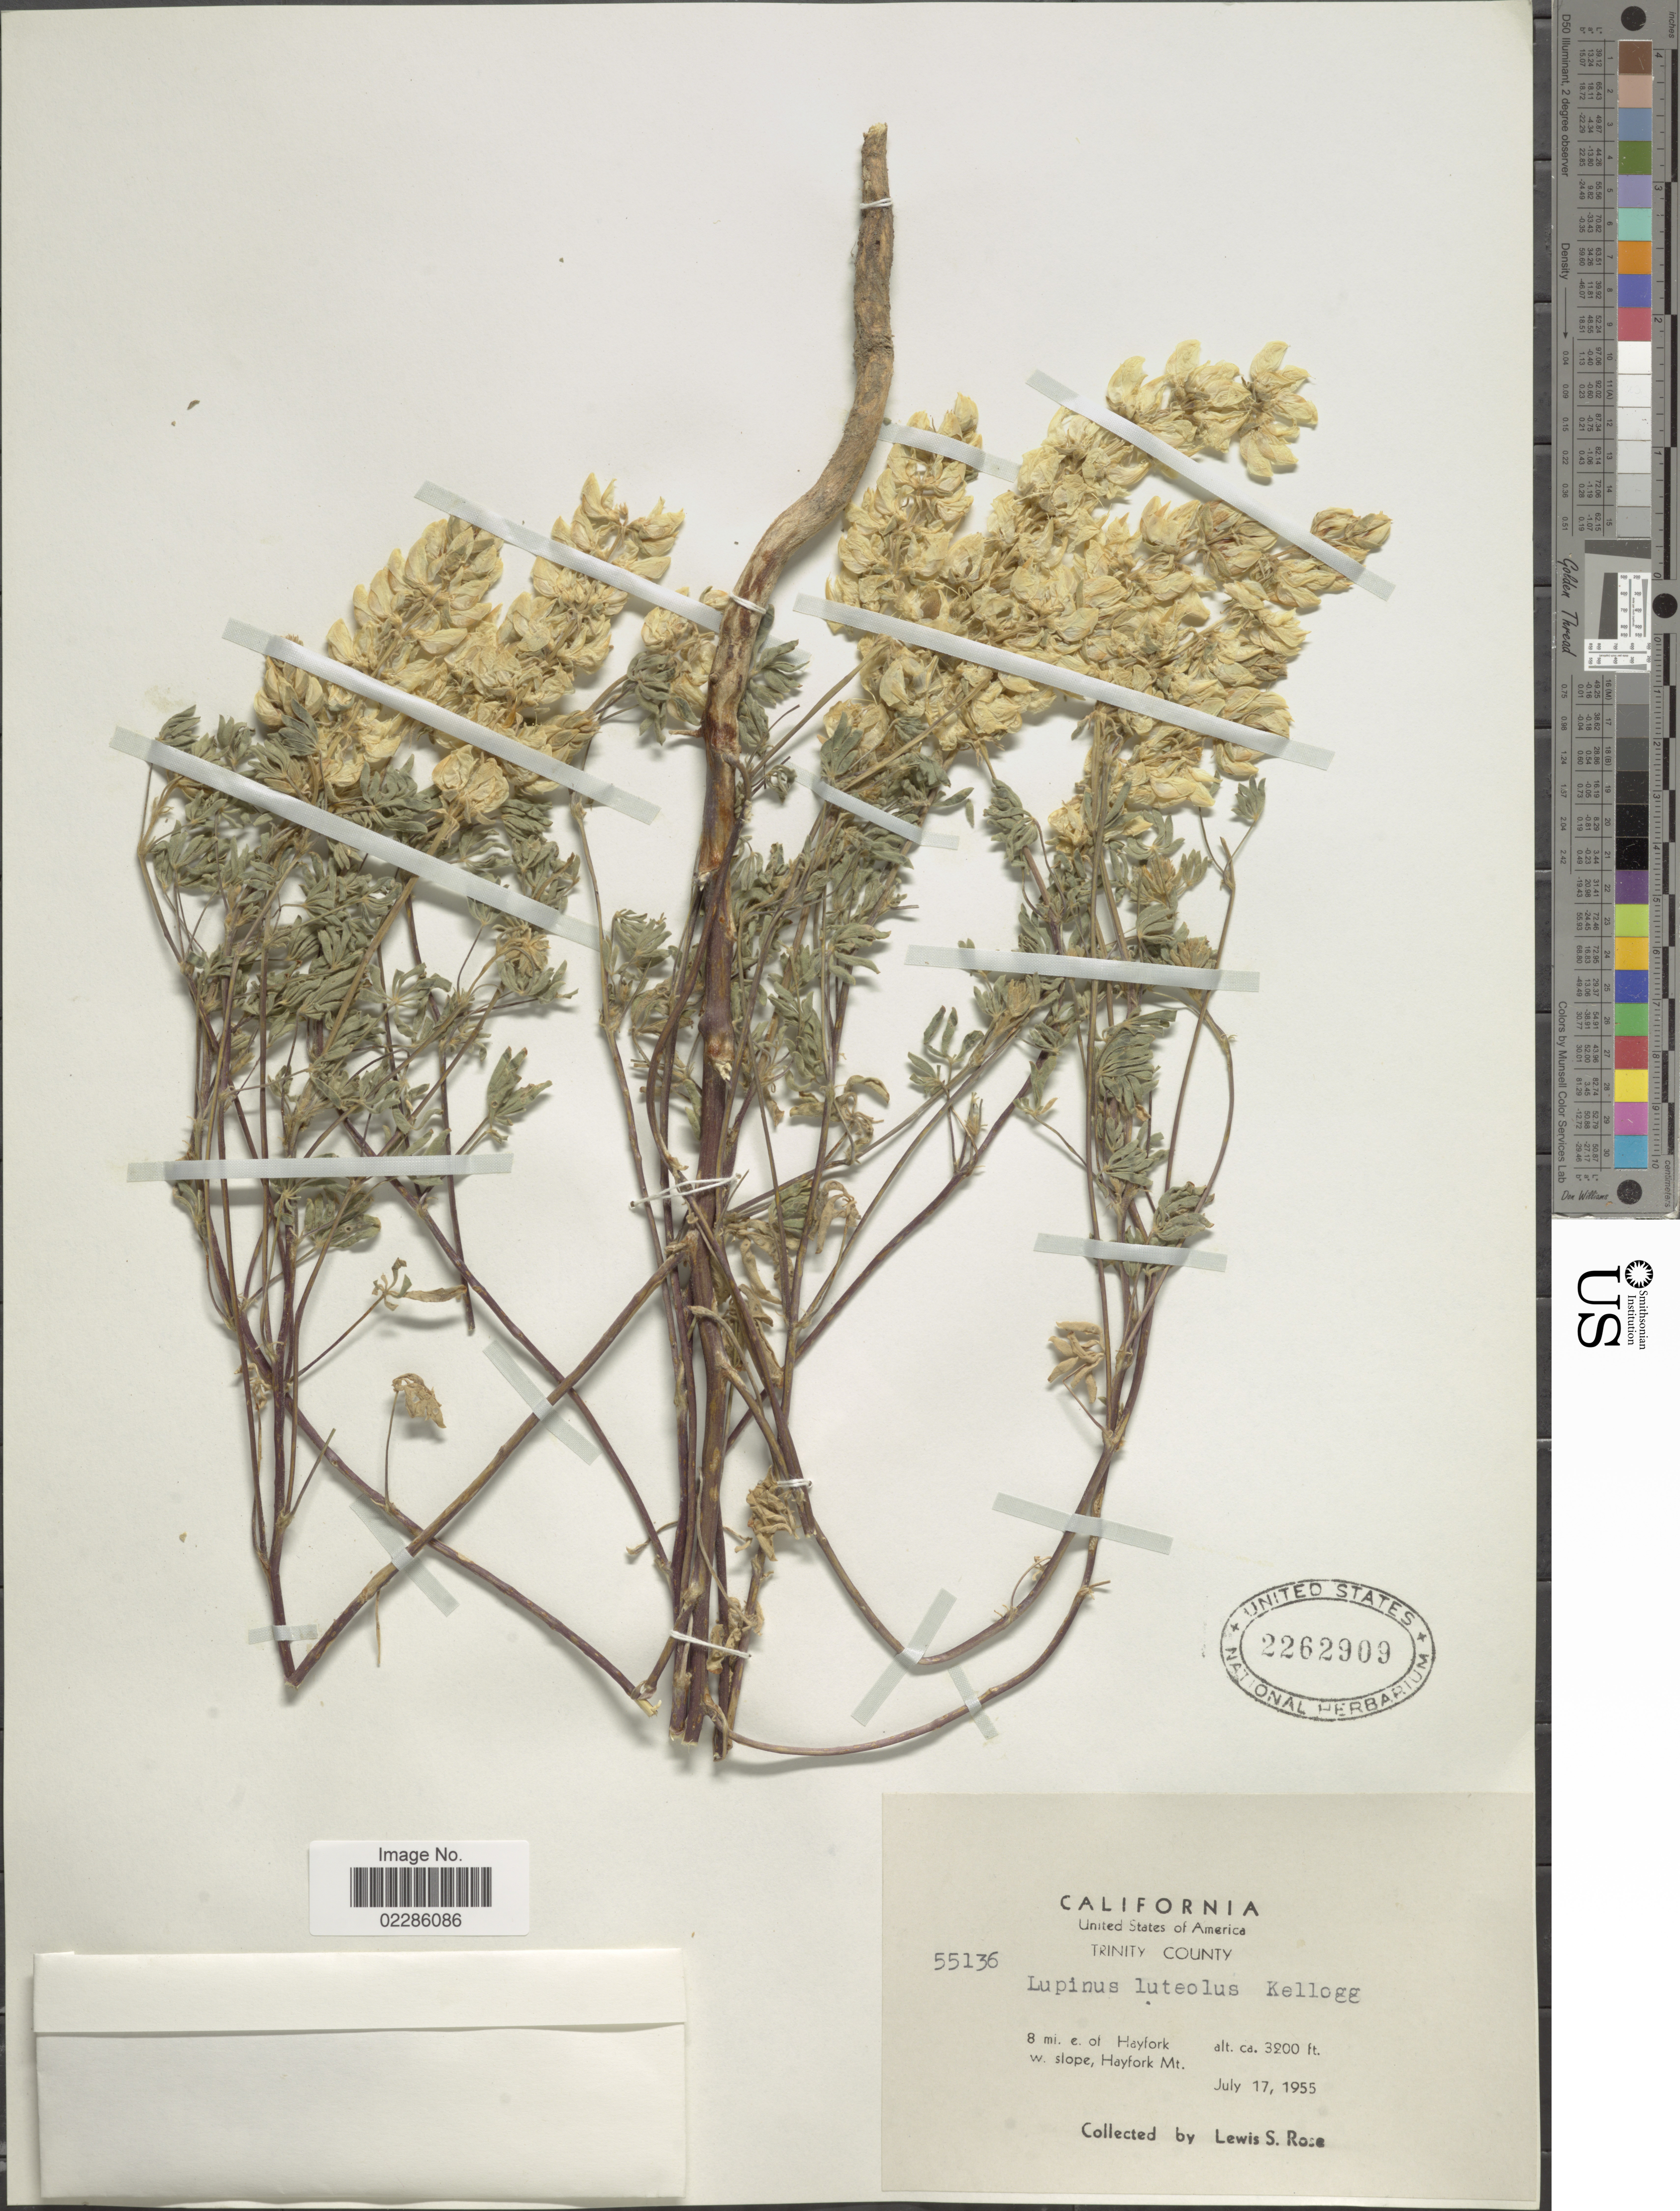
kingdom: Plantae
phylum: Tracheophyta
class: Magnoliopsida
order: Fabales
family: Fabaceae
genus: Lupinus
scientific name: Lupinus luteolus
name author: Kellogg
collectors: L. S. Rose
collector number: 55136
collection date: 1955-07-17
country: United States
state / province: California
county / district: Trinity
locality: Trinity County, 8 mi e. of Hayfork w slope, Hayfork Mt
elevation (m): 975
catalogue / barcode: US 2262909